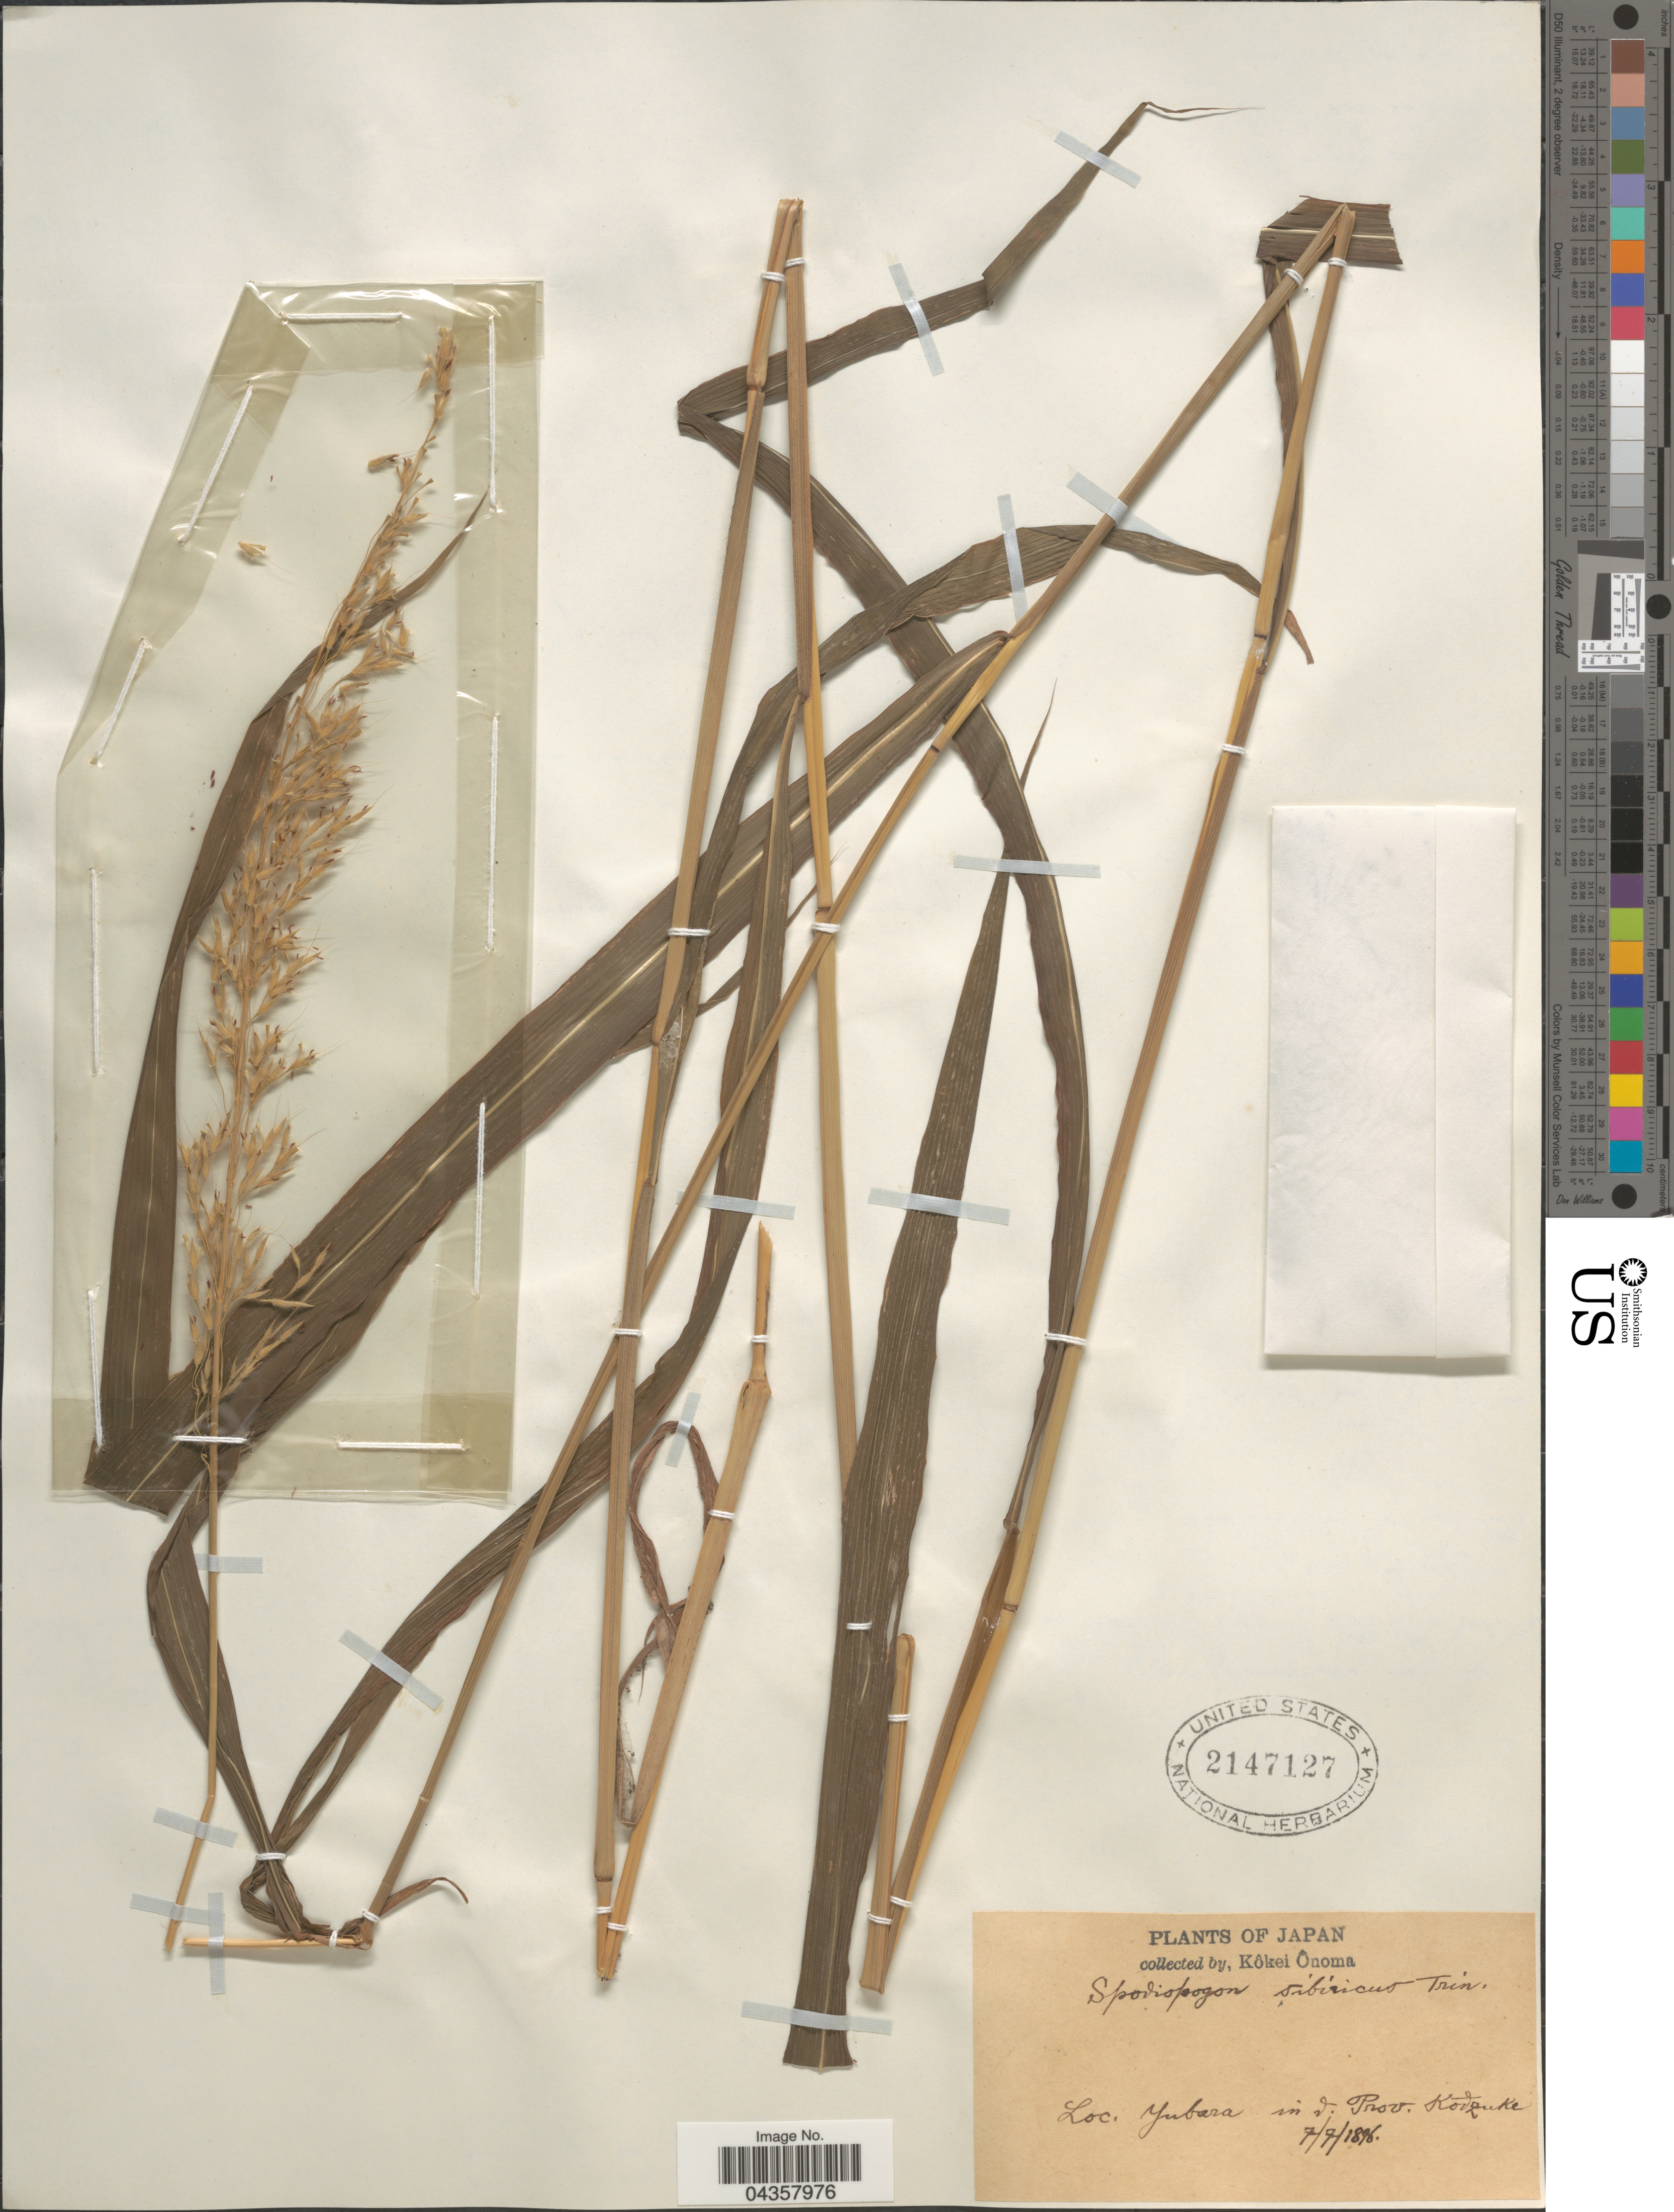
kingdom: Plantae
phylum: Tracheophyta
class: Liliopsida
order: Poales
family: Poaceae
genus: Spodiopogon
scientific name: Spodiopogon sibiricus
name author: Trin.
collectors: K. Onoma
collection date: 1896-07-07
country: Japan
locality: Yubara in d. Prov. Kodzuke.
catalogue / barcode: US 2147127